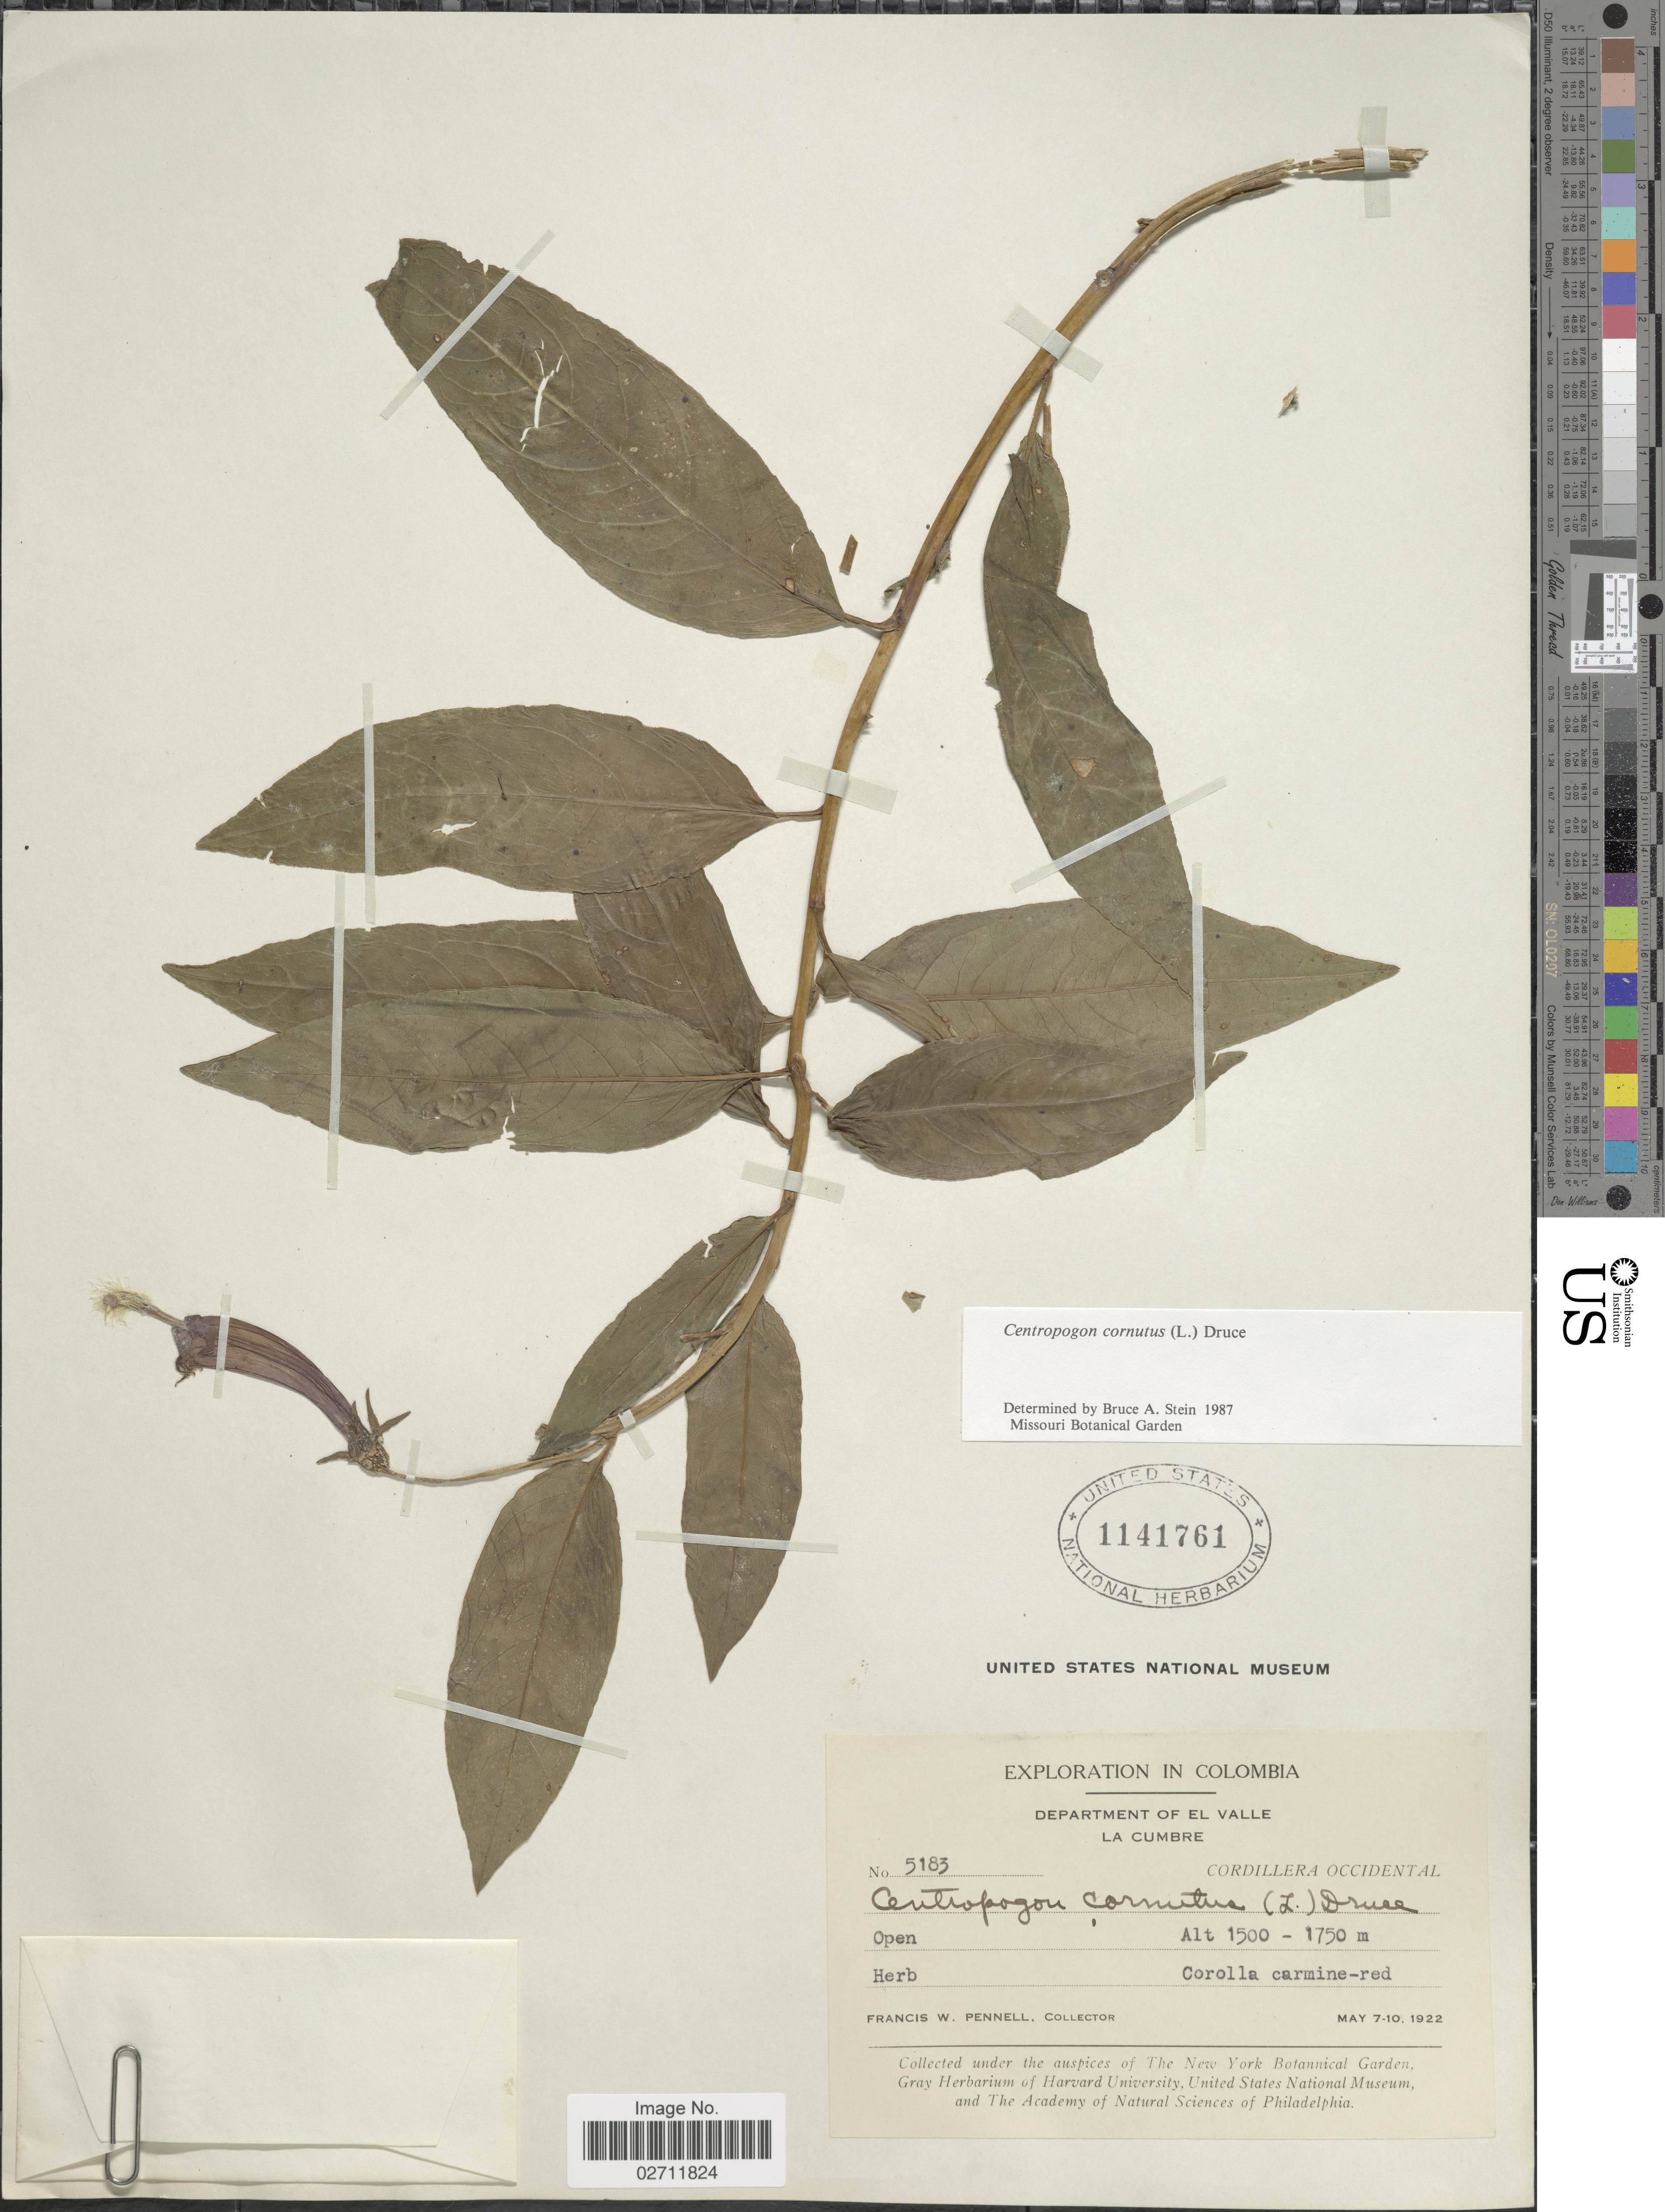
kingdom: Plantae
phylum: Tracheophyta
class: Magnoliopsida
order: Asterales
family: Campanulaceae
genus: Centropogon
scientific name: Centropogon cornutus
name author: (L.) Druce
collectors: F. W. Pennell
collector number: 5183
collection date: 1922-05-07/1922-05-10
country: Colombia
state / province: Valle del Cauca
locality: Department of El Valle. La Cumbre. Cordillera Occidental.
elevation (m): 1500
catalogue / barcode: US 1141761